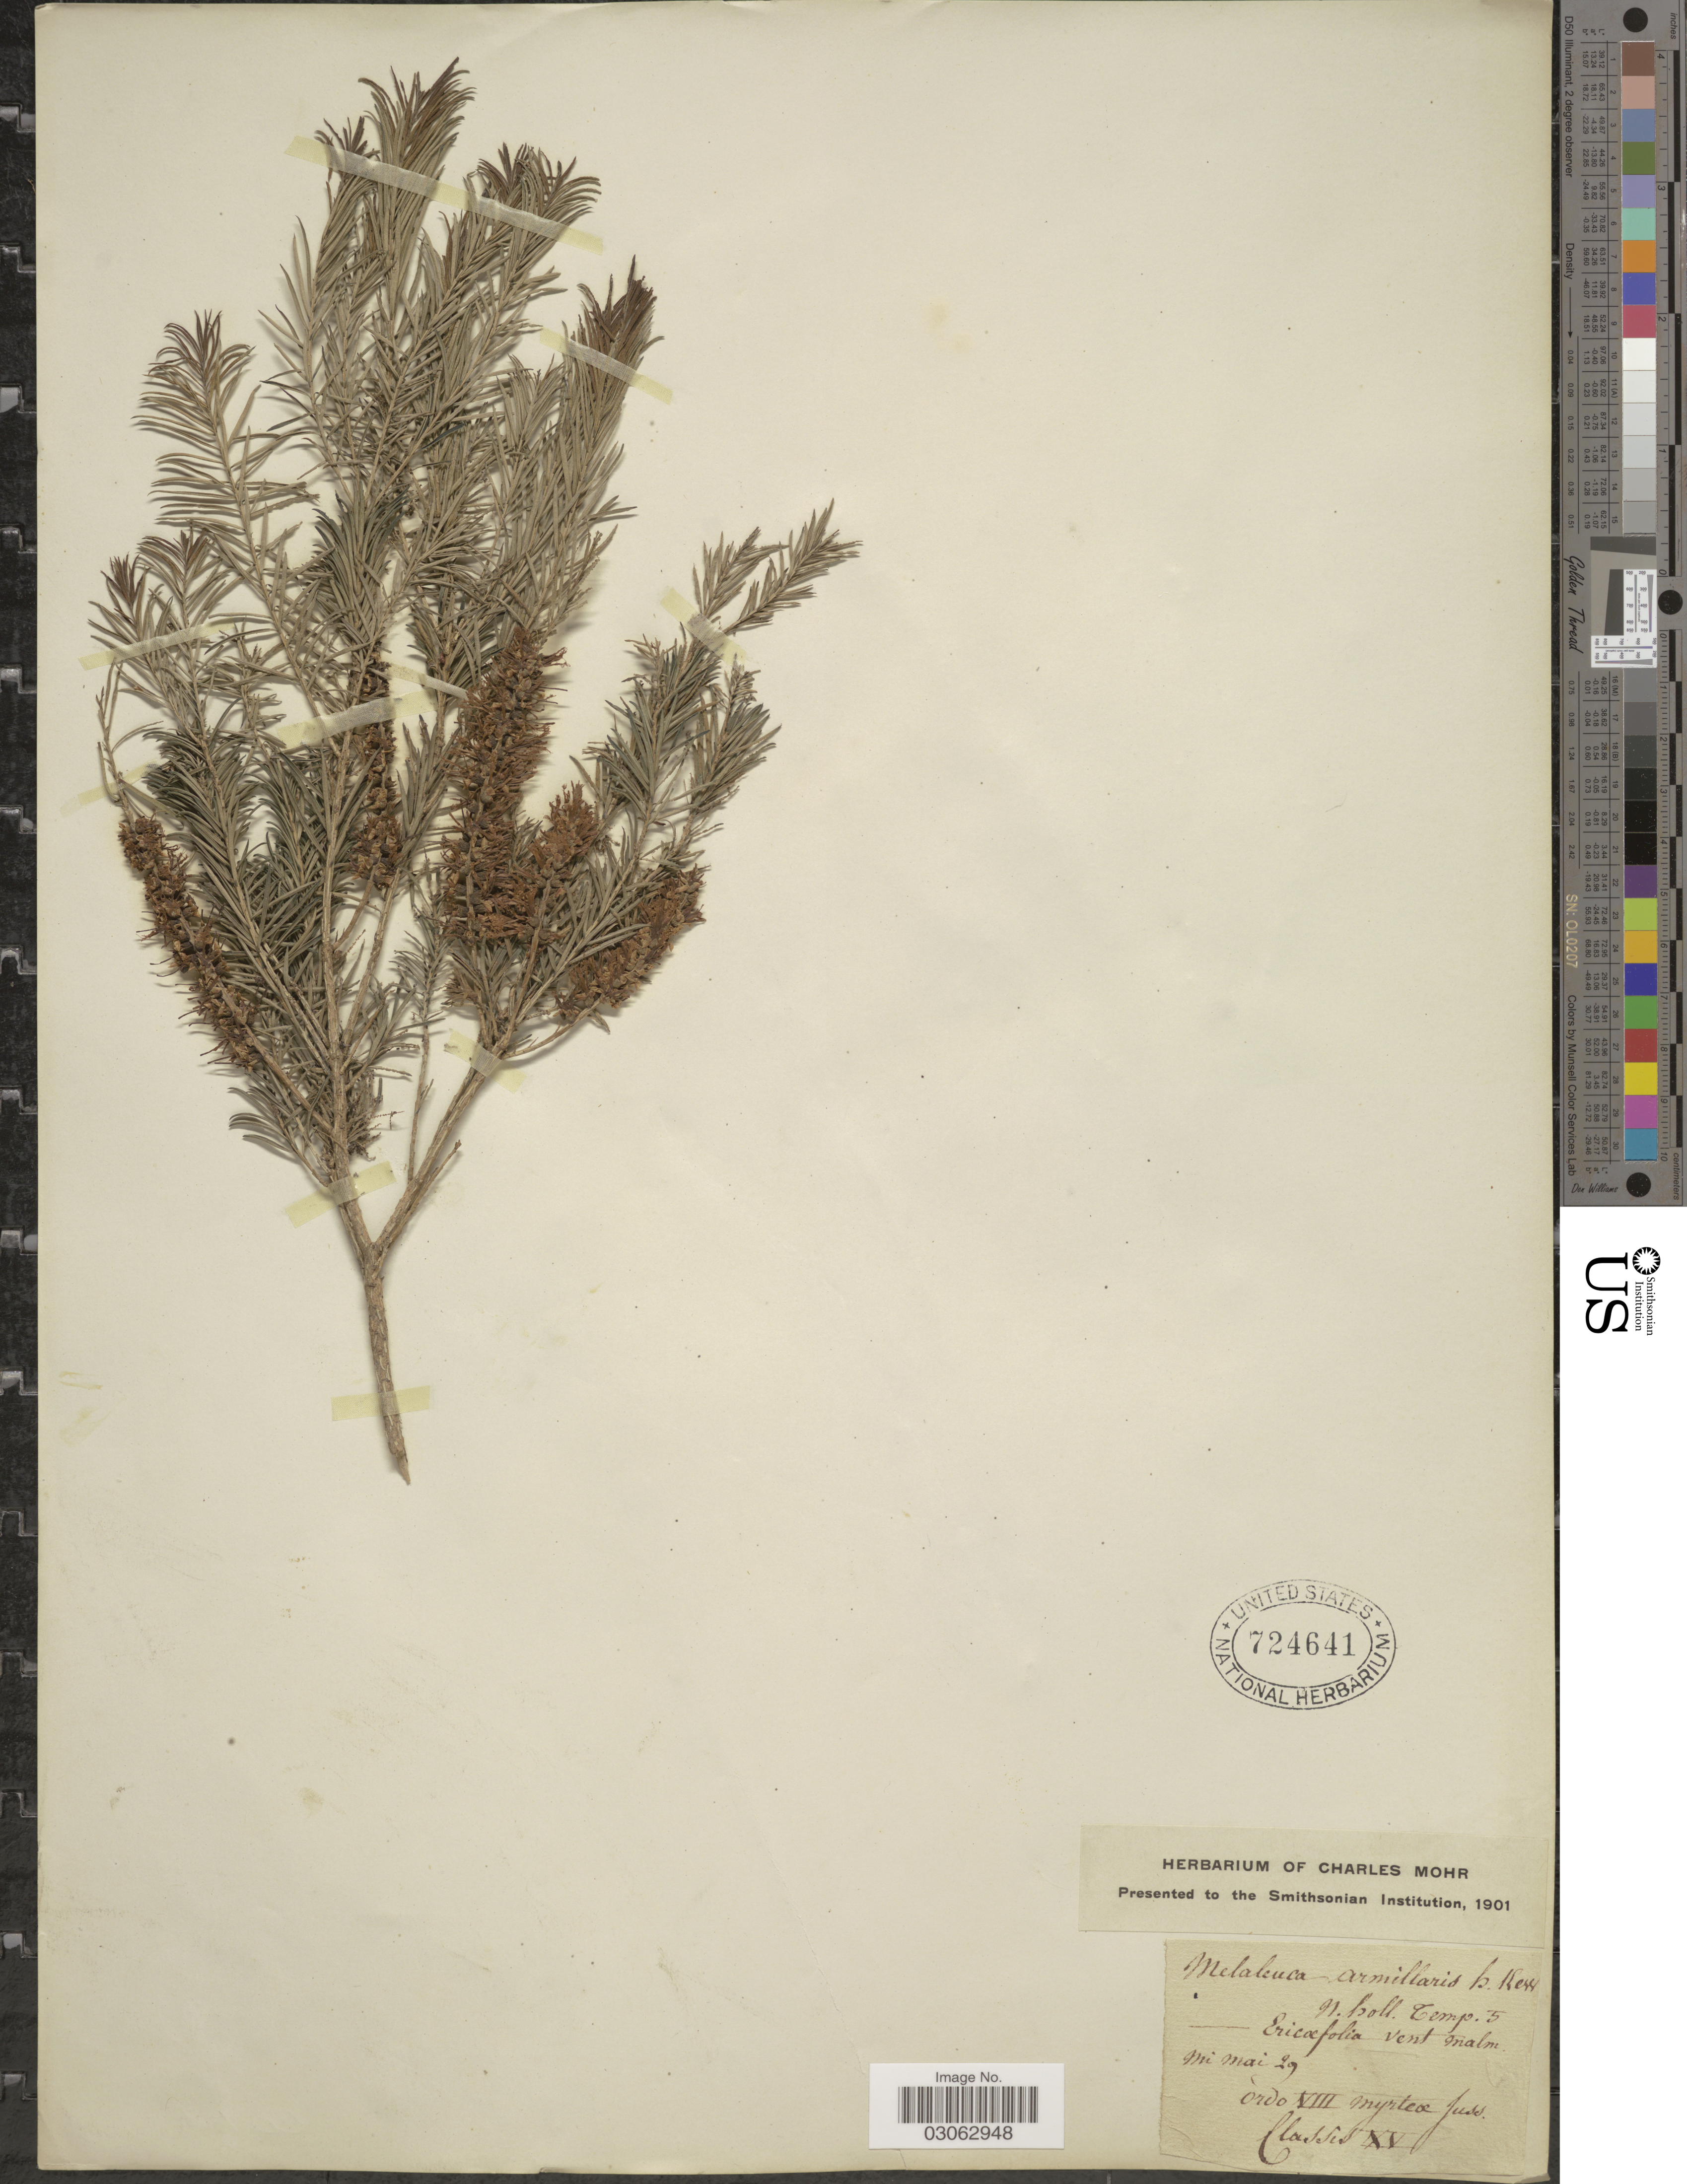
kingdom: Plantae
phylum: Tracheophyta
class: Magnoliopsida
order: Myrtales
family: Myrtaceae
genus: Melaleuca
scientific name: Melaleuca armillaris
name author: (Sol. ex Gaertn.) Sm.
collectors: ex herb. Charles Mohr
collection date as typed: Transcribed d/m/y: /5/29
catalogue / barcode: US 724641